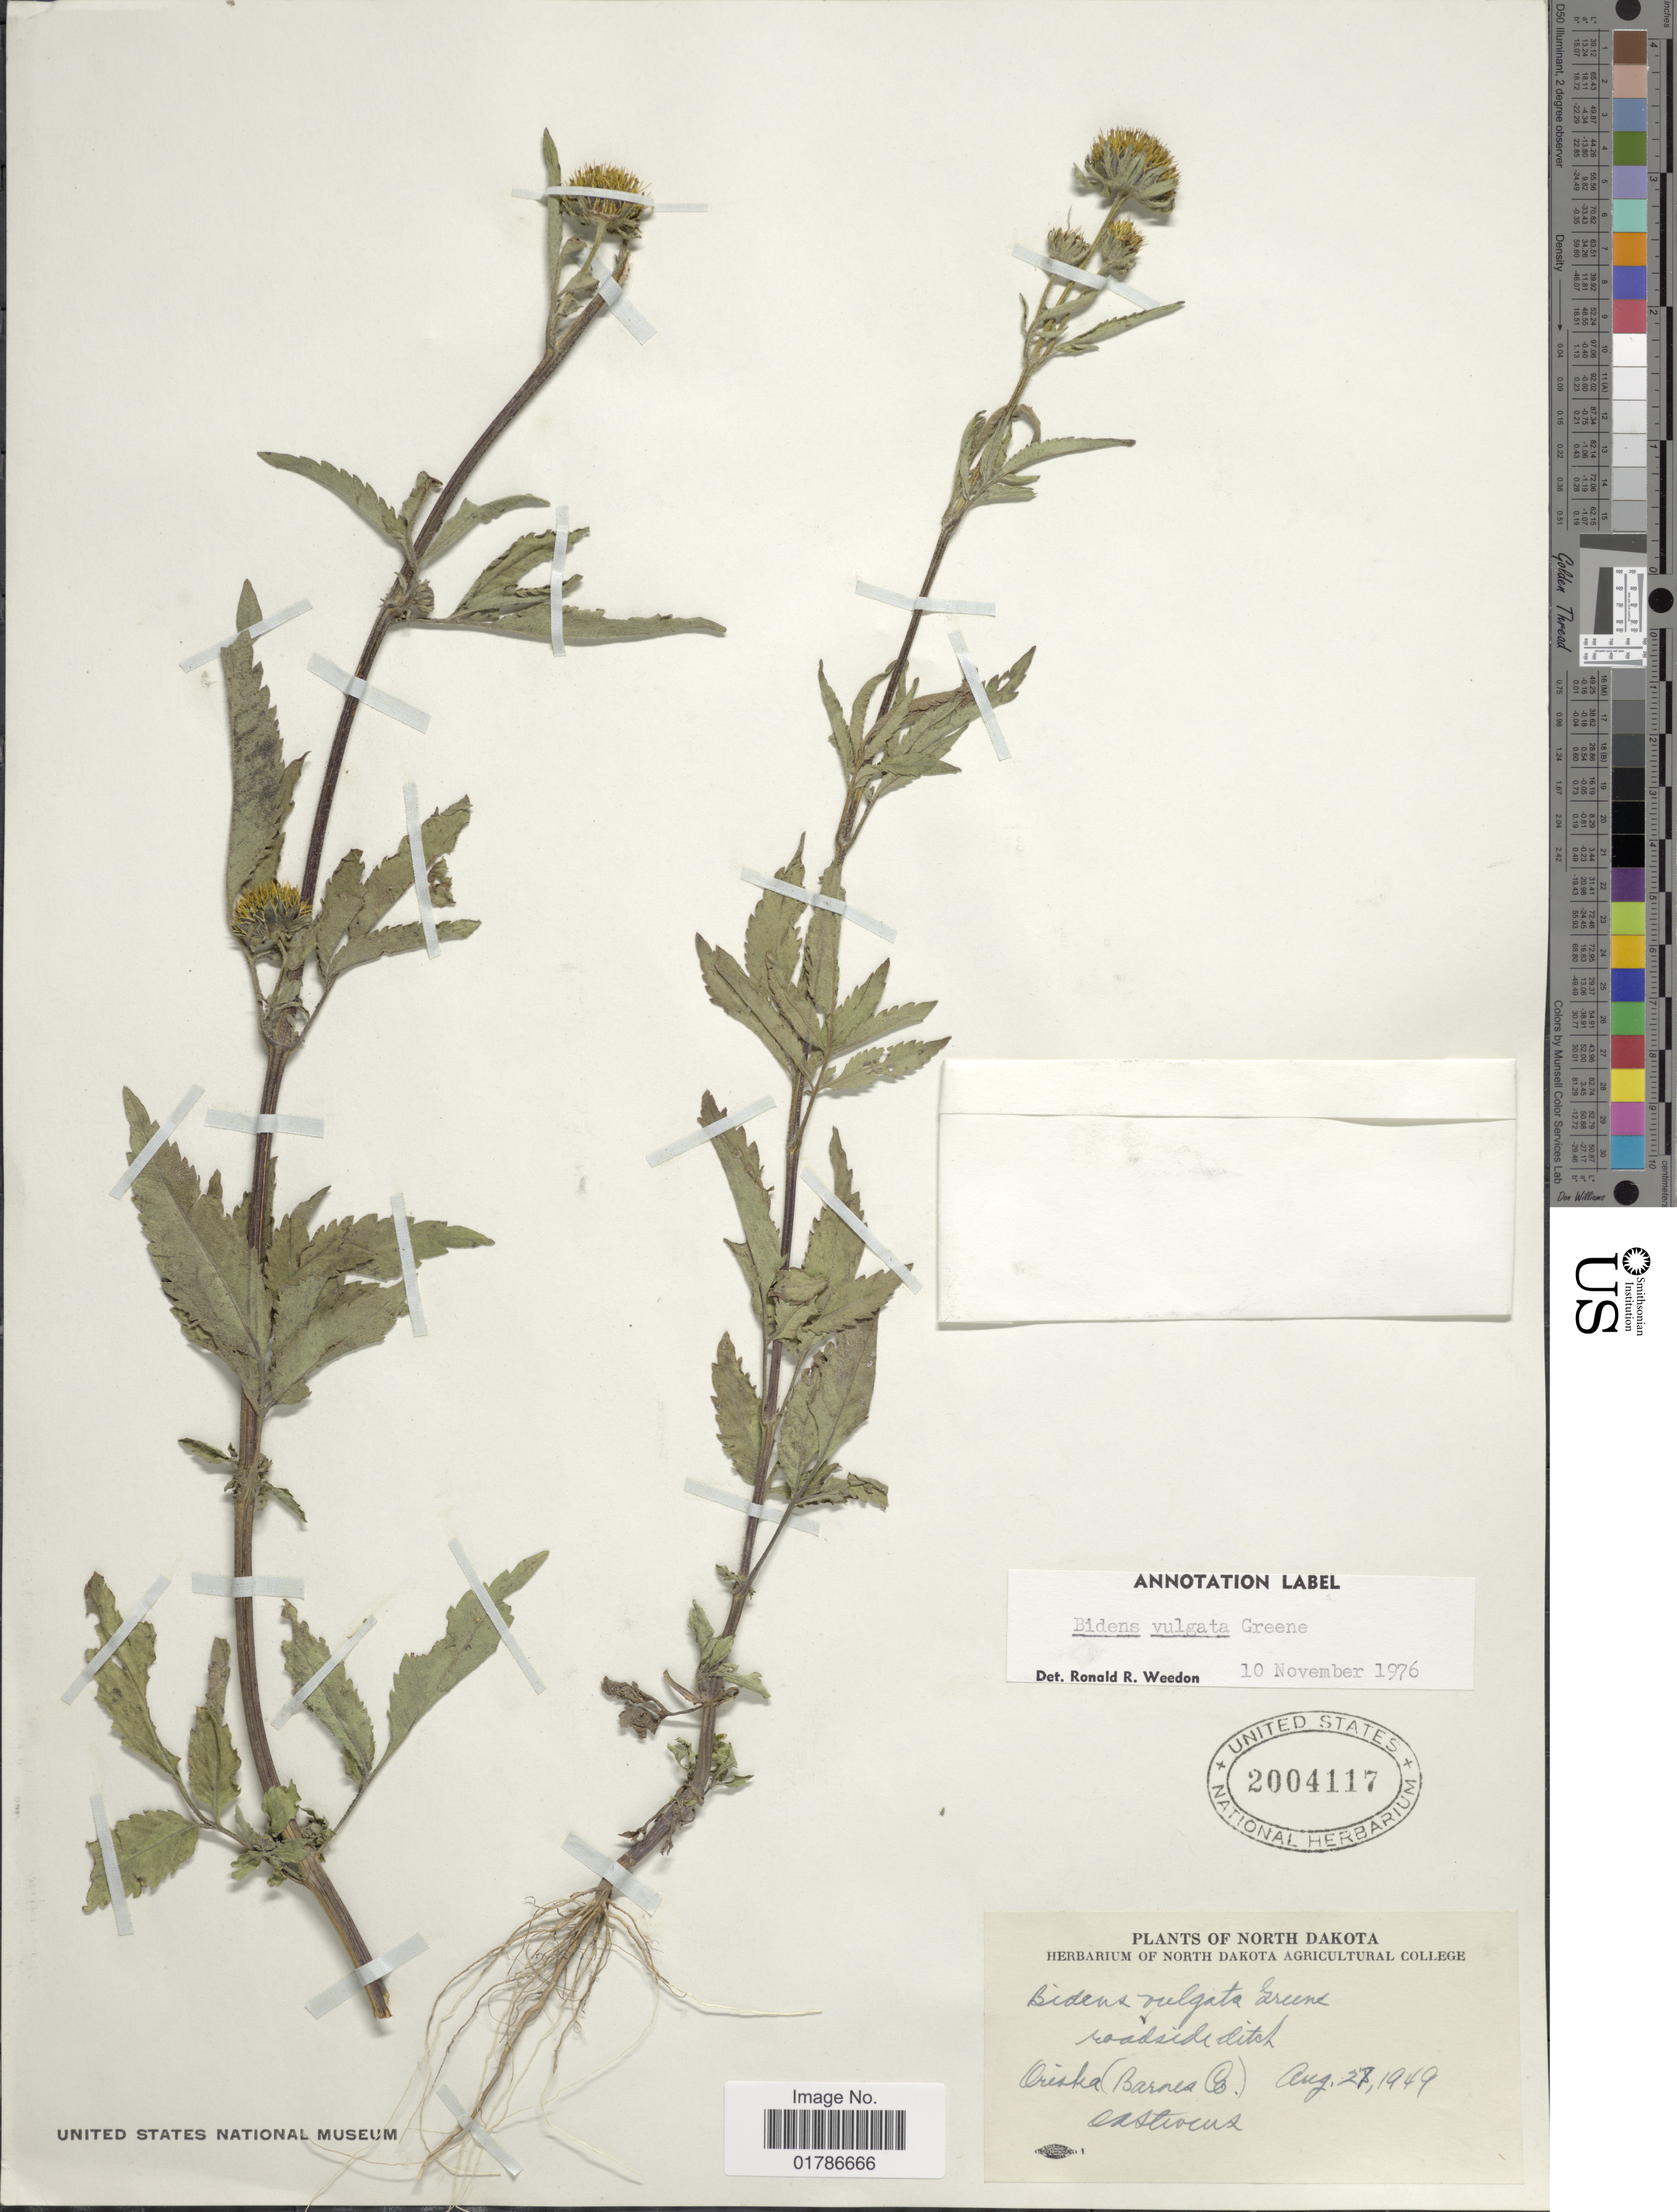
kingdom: Plantae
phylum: Tracheophyta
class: Magnoliopsida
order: Asterales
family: Asteraceae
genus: Bidens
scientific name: Bidens vulgata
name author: Greene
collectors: Castiocus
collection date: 1949-08-27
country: United States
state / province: North Dakota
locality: Oriska (Barnes Co.)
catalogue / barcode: US 2004117